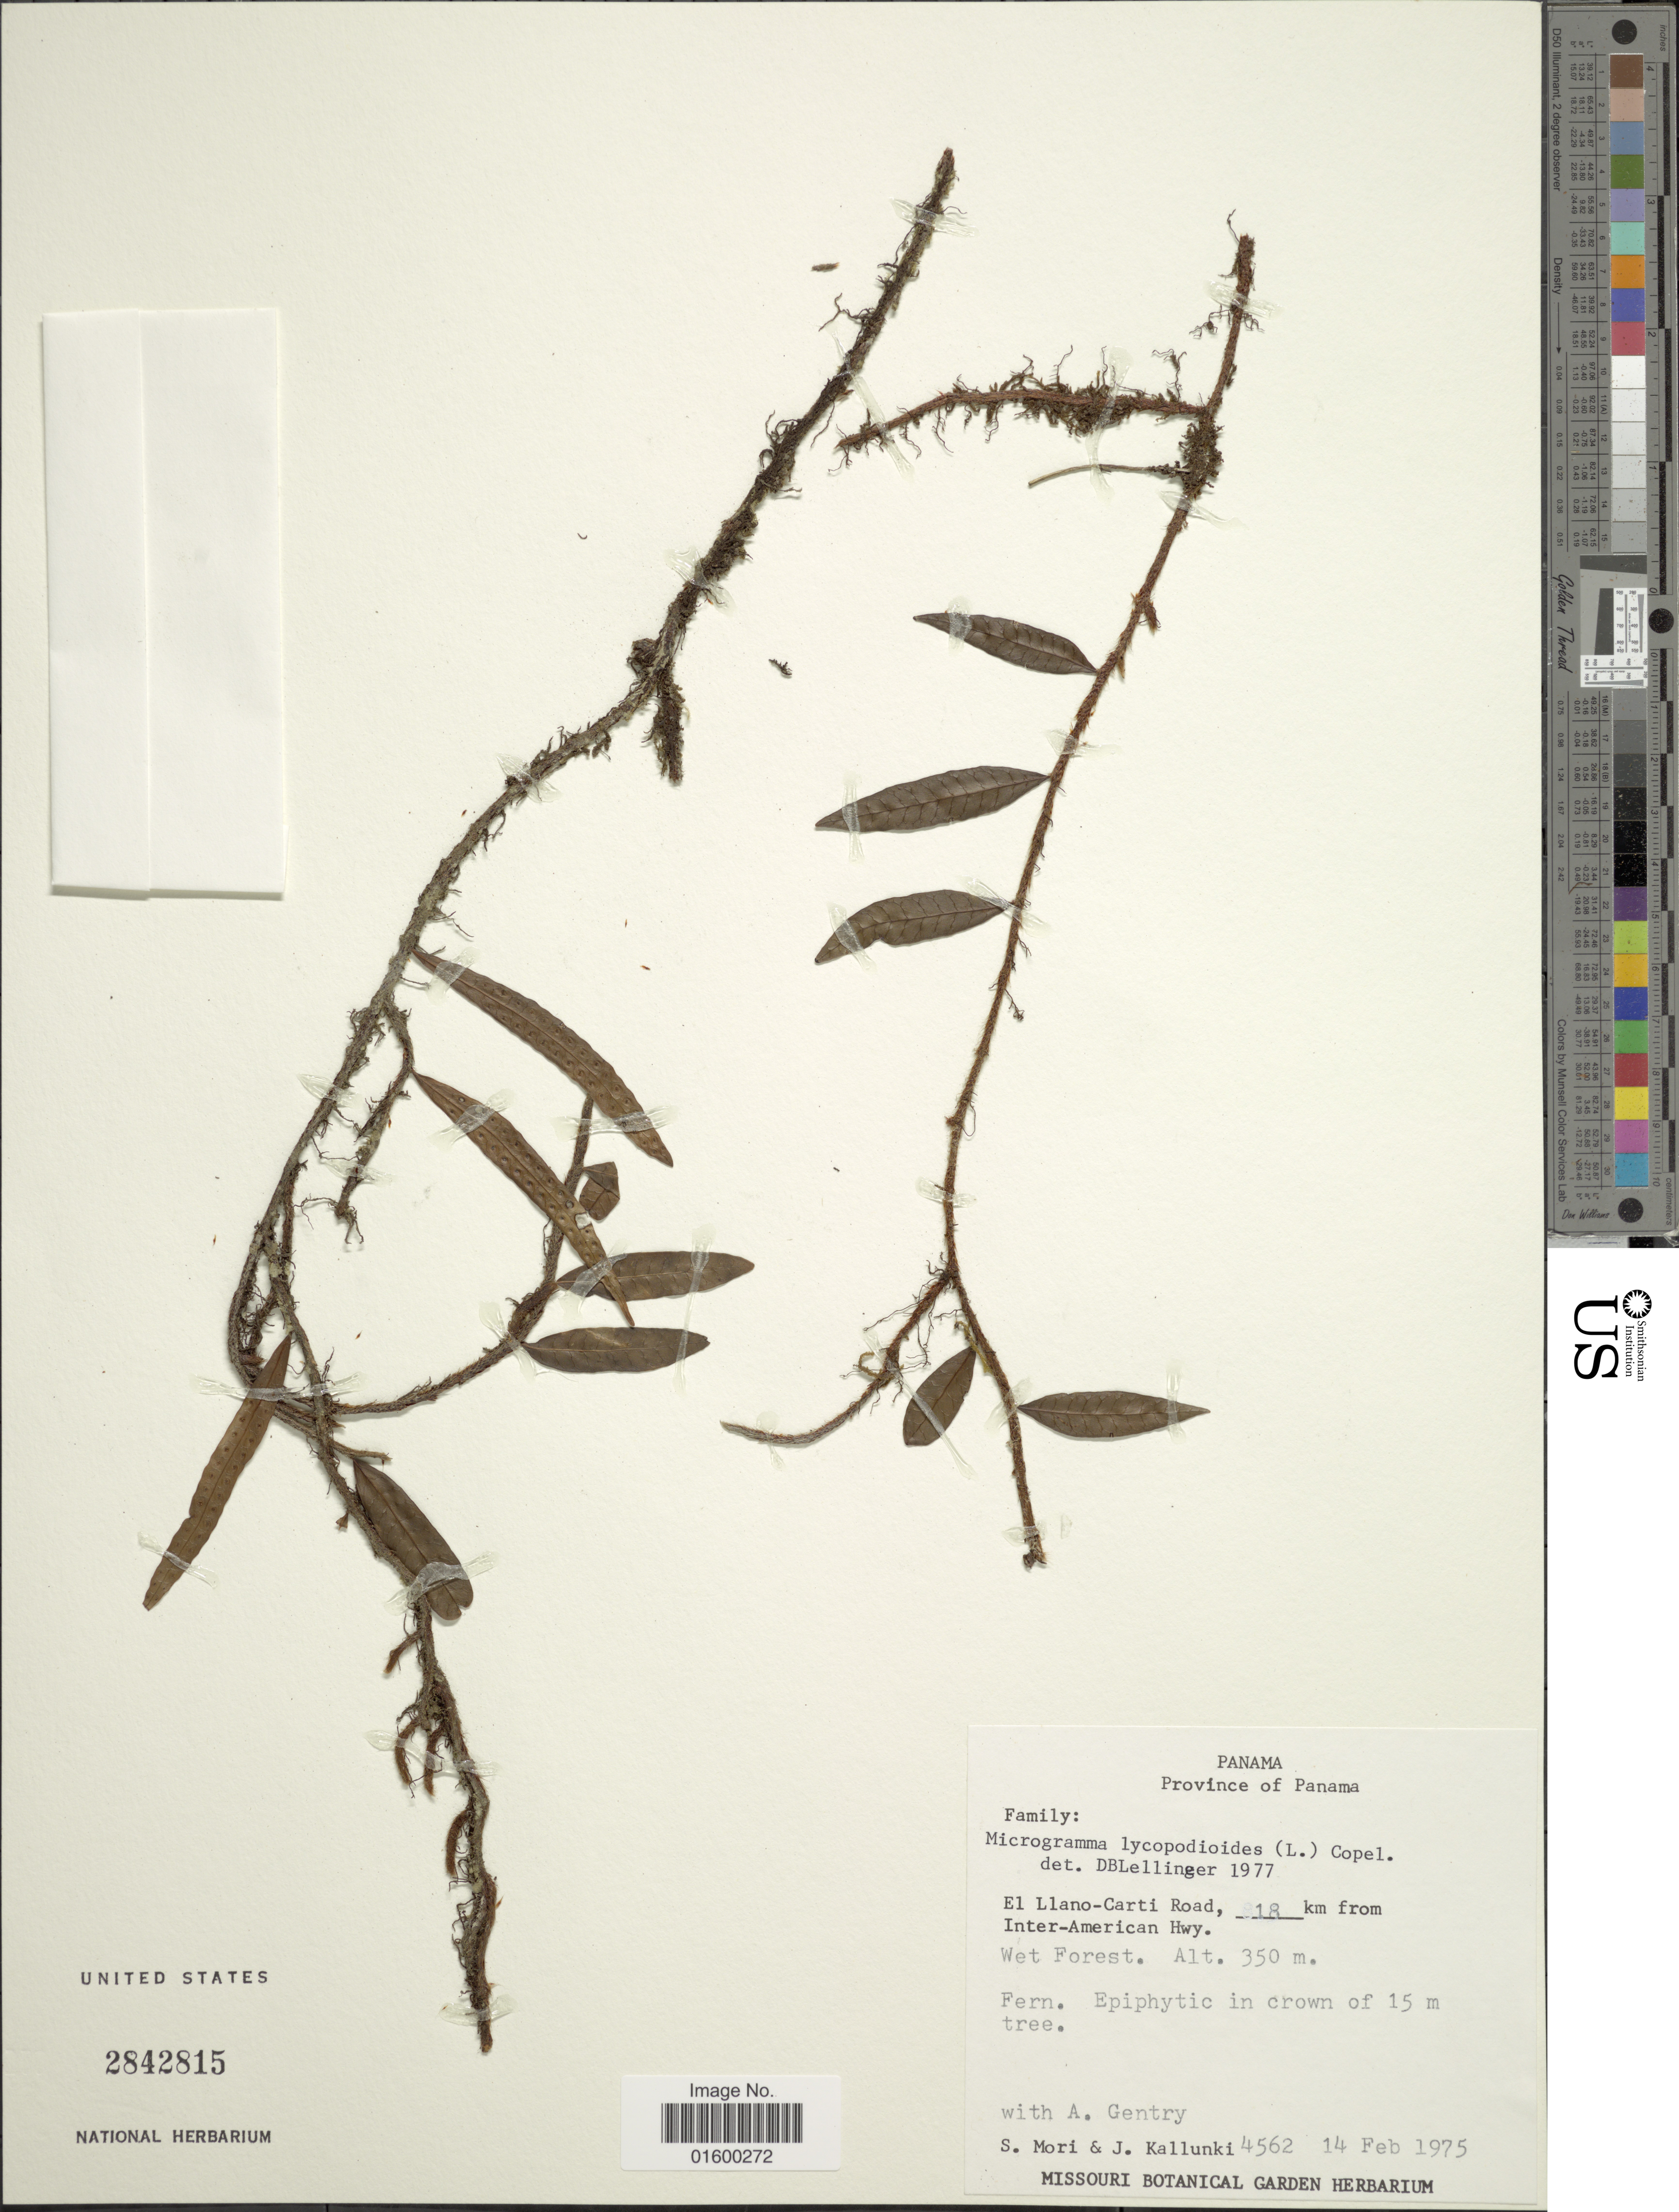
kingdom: Plantae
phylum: Tracheophyta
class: Polypodiopsida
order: Polypodiales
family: Polypodiaceae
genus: Microgramma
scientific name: Microgramma lycopodioides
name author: (L.) Copel.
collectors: S. Mori, J. Kallunki & A. H. Gentry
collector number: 4562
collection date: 1975-02-14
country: Panama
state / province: Panamá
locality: Province of Panama, El Llano-Carti Road, 18 km from Inter-American Hwy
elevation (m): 350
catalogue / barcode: US 2842815